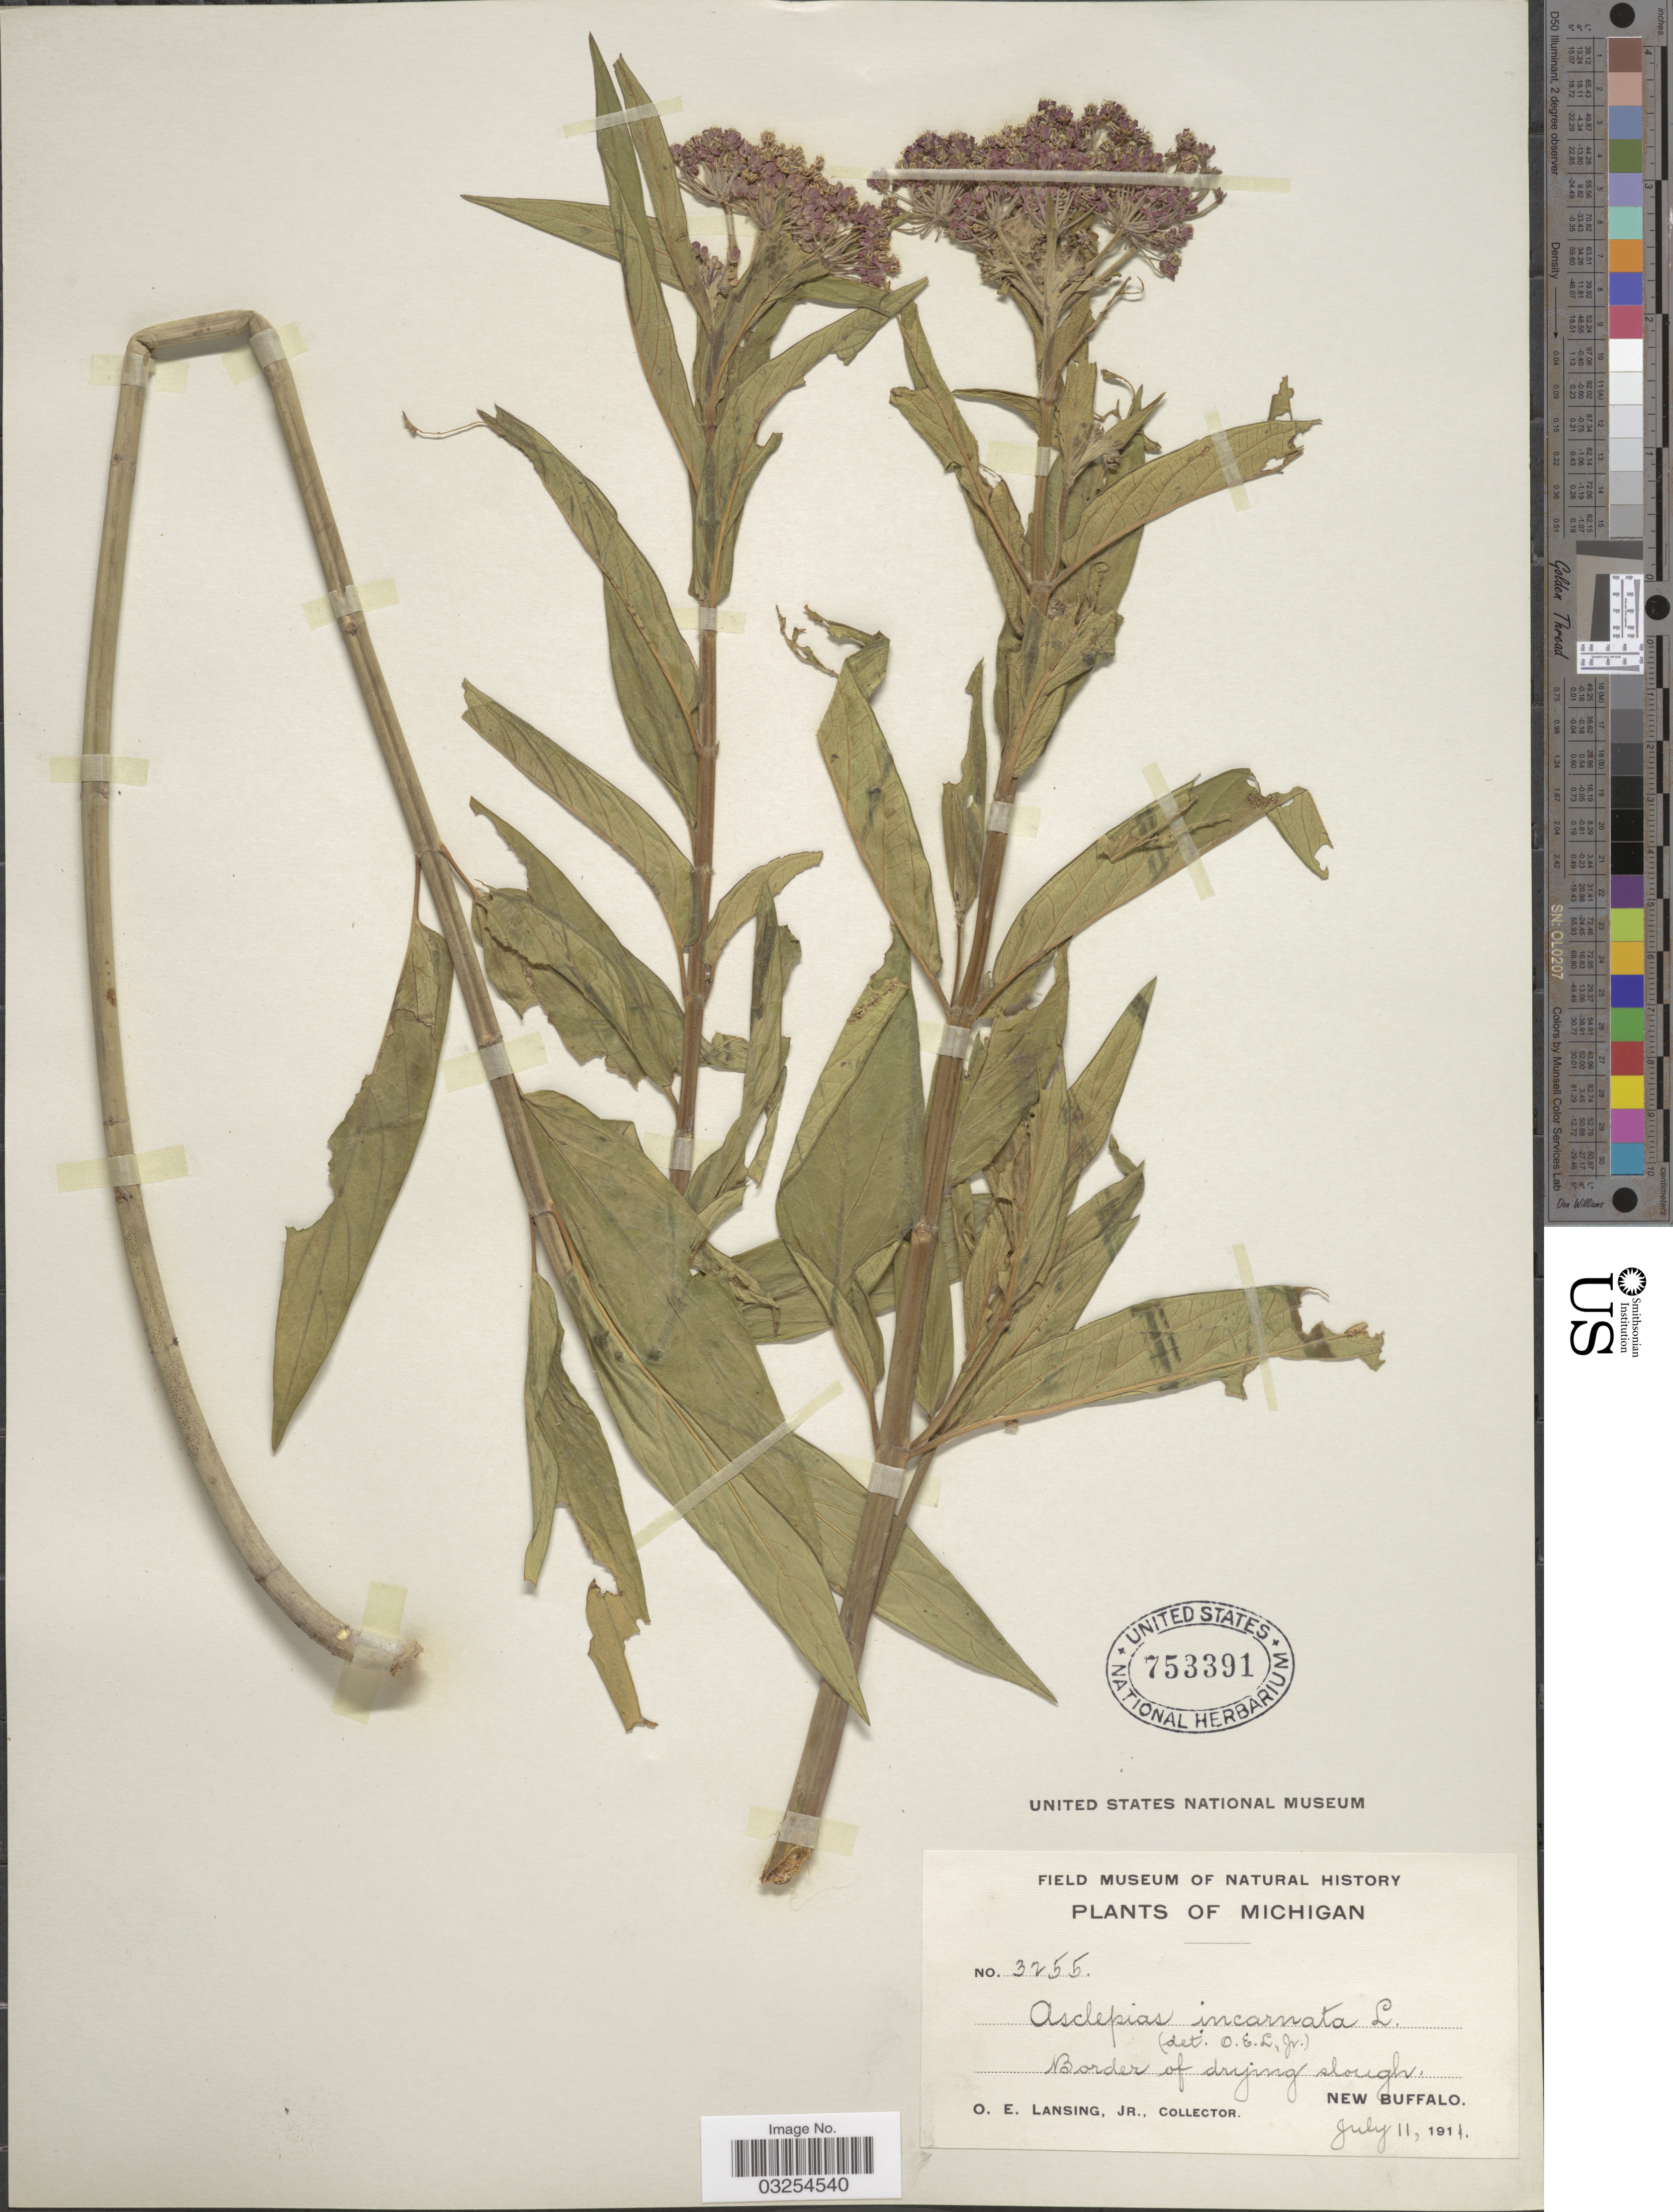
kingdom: Plantae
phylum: Tracheophyta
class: Magnoliopsida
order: Gentianales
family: Apocynaceae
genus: Asclepias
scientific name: Asclepias incarnata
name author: L.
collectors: O. Lansing Jr.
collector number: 3255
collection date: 1911-07-11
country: United States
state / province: Michigan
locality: Border of drying slough. New Buffalo.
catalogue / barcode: US 753391